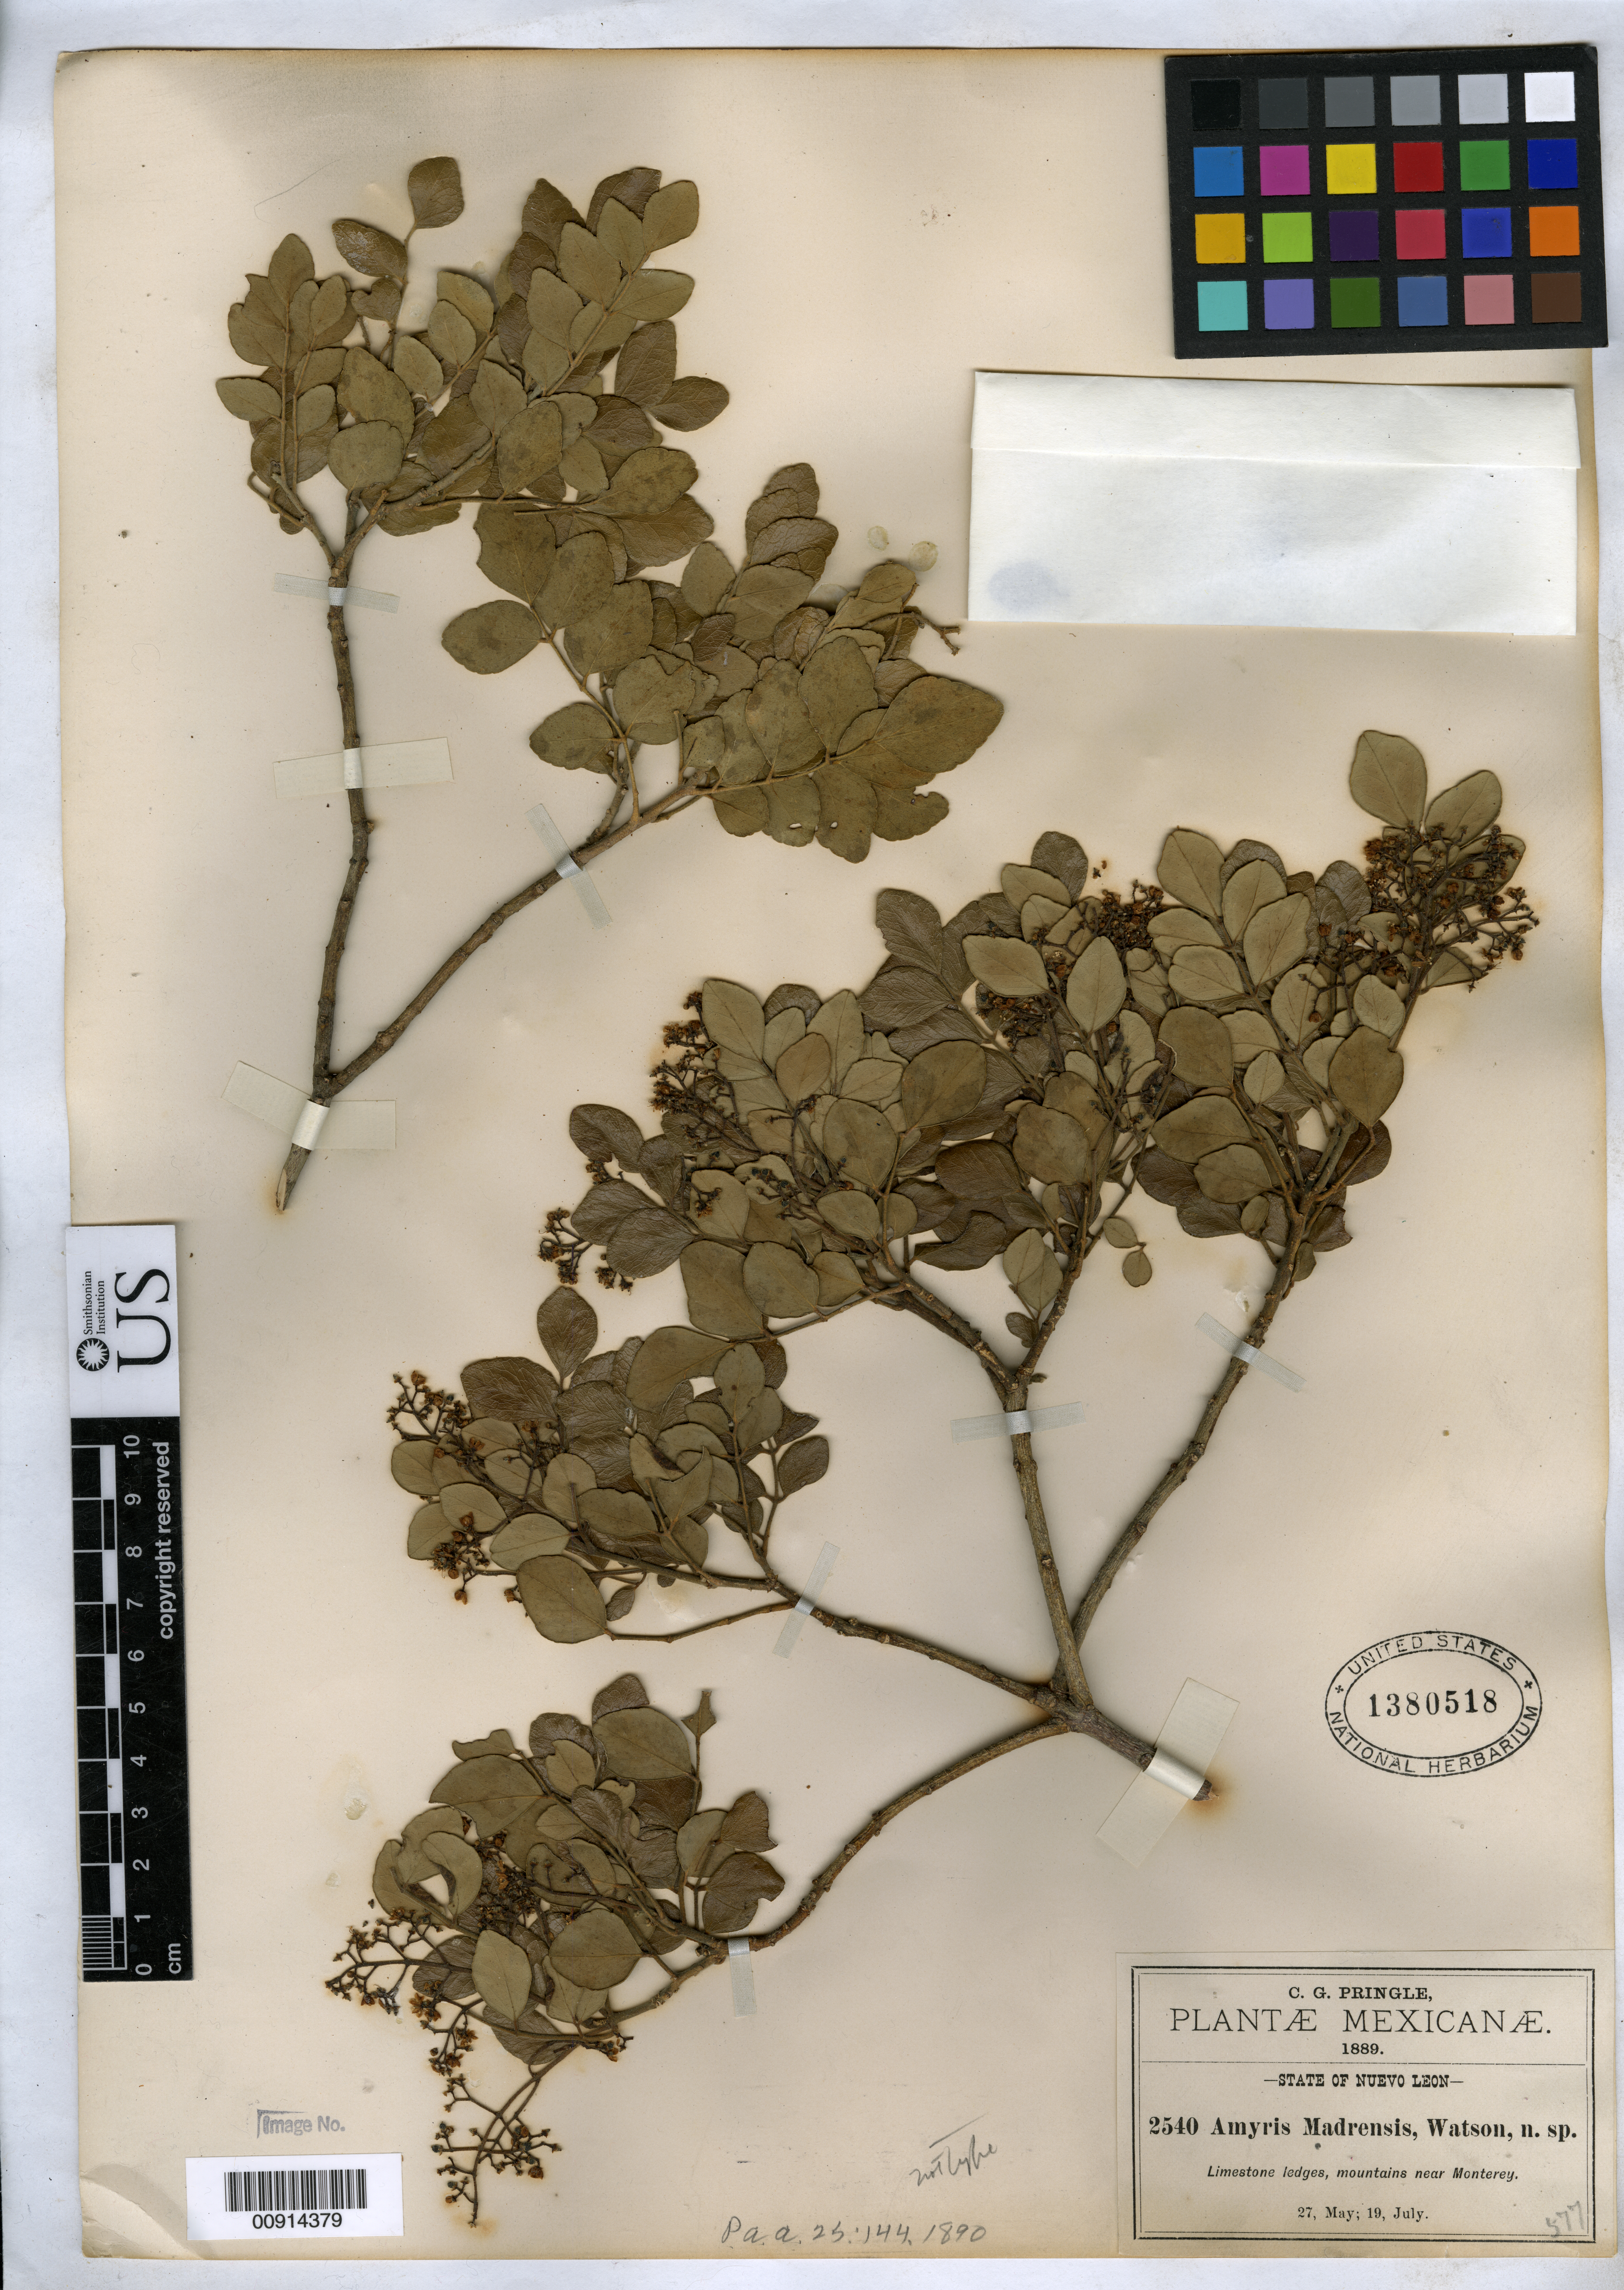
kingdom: Plantae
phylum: Tracheophyta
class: Magnoliopsida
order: Sapindales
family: Rutaceae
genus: Amyris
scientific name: Amyris madrensis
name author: S. Watson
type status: Possible Type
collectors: C. G. Pringle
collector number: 2540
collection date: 1889-05-27,1889-07-19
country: Mexico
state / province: Nuevo León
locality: Mountains near Monterrey, State of Nuevo León.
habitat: Limestone ledges.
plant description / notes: Probably original material, and possibly to be considered a syntype. Protologue cites Pringle 2093, but apparently cites collection data (date & locality) from Pringle 2540.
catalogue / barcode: US 1380518